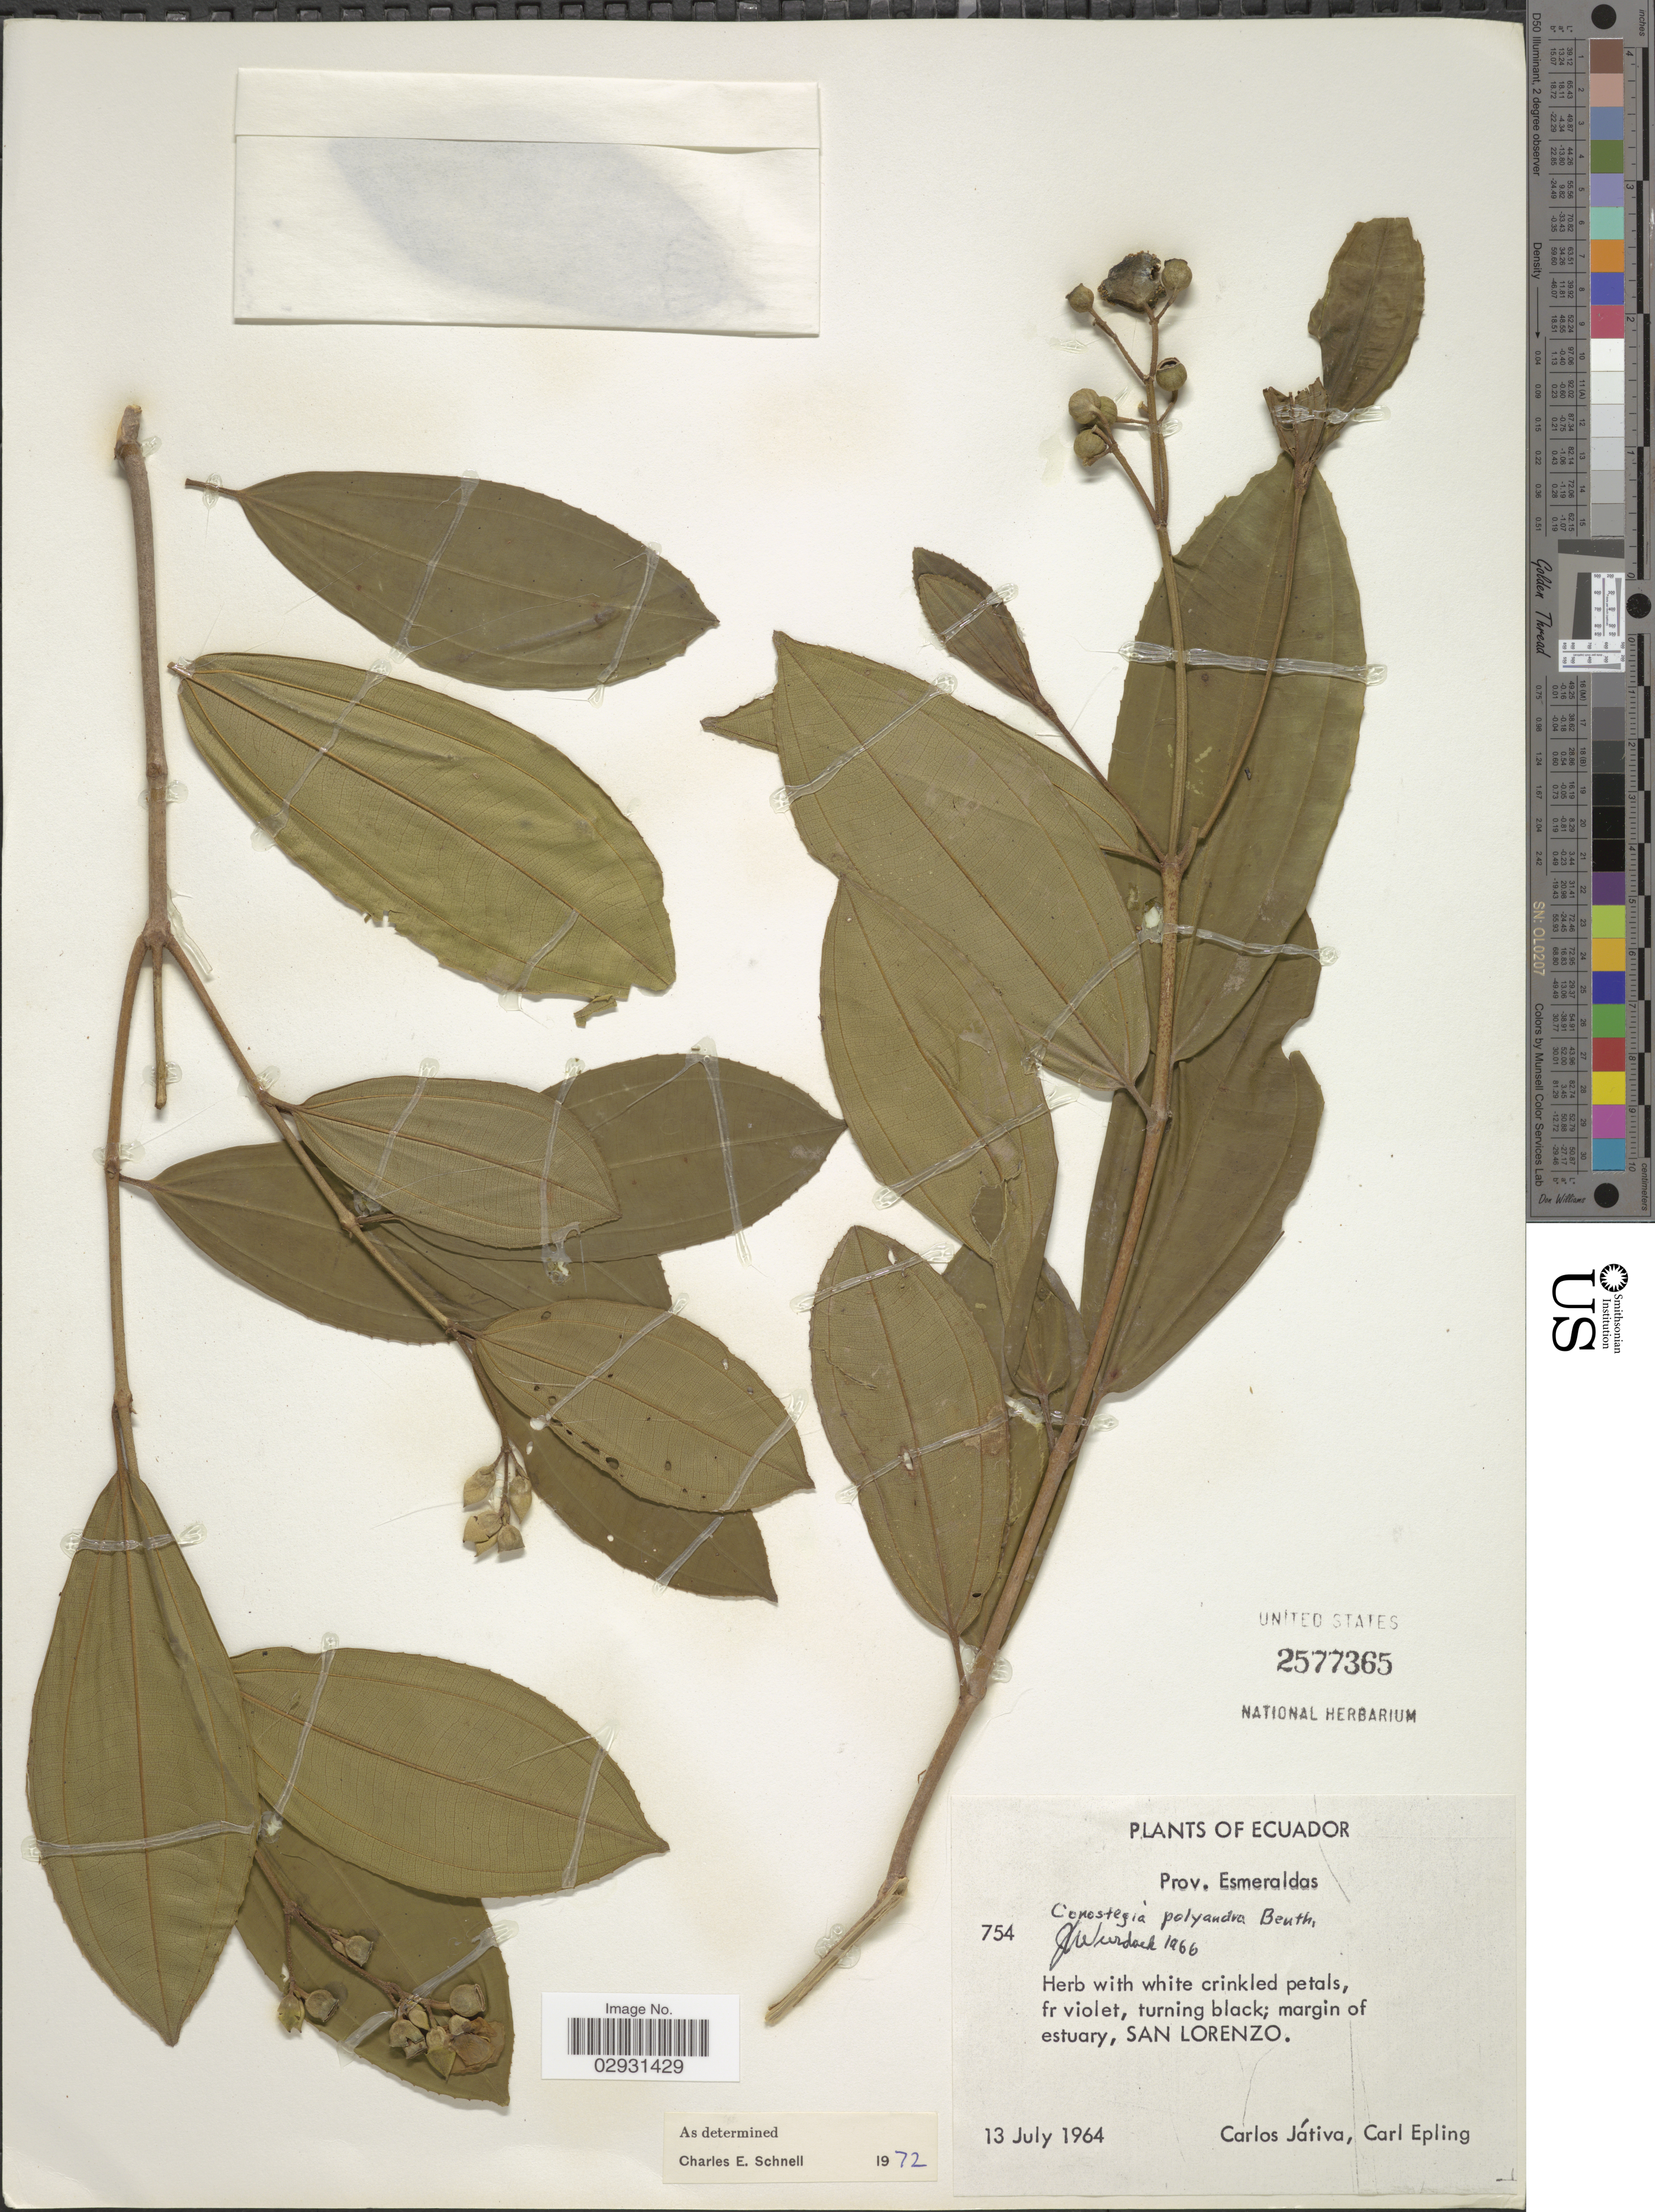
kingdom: Plantae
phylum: Tracheophyta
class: Magnoliopsida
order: Myrtales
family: Melastomataceae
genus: Conostegia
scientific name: Conostegia polyandra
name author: Benth.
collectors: C. D. Játiva & C. C. Epling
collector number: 754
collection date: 1964-07-13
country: Ecuador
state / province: Esmeraldas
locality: Margin of estuary, San Lorenzo.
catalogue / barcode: US 2577365